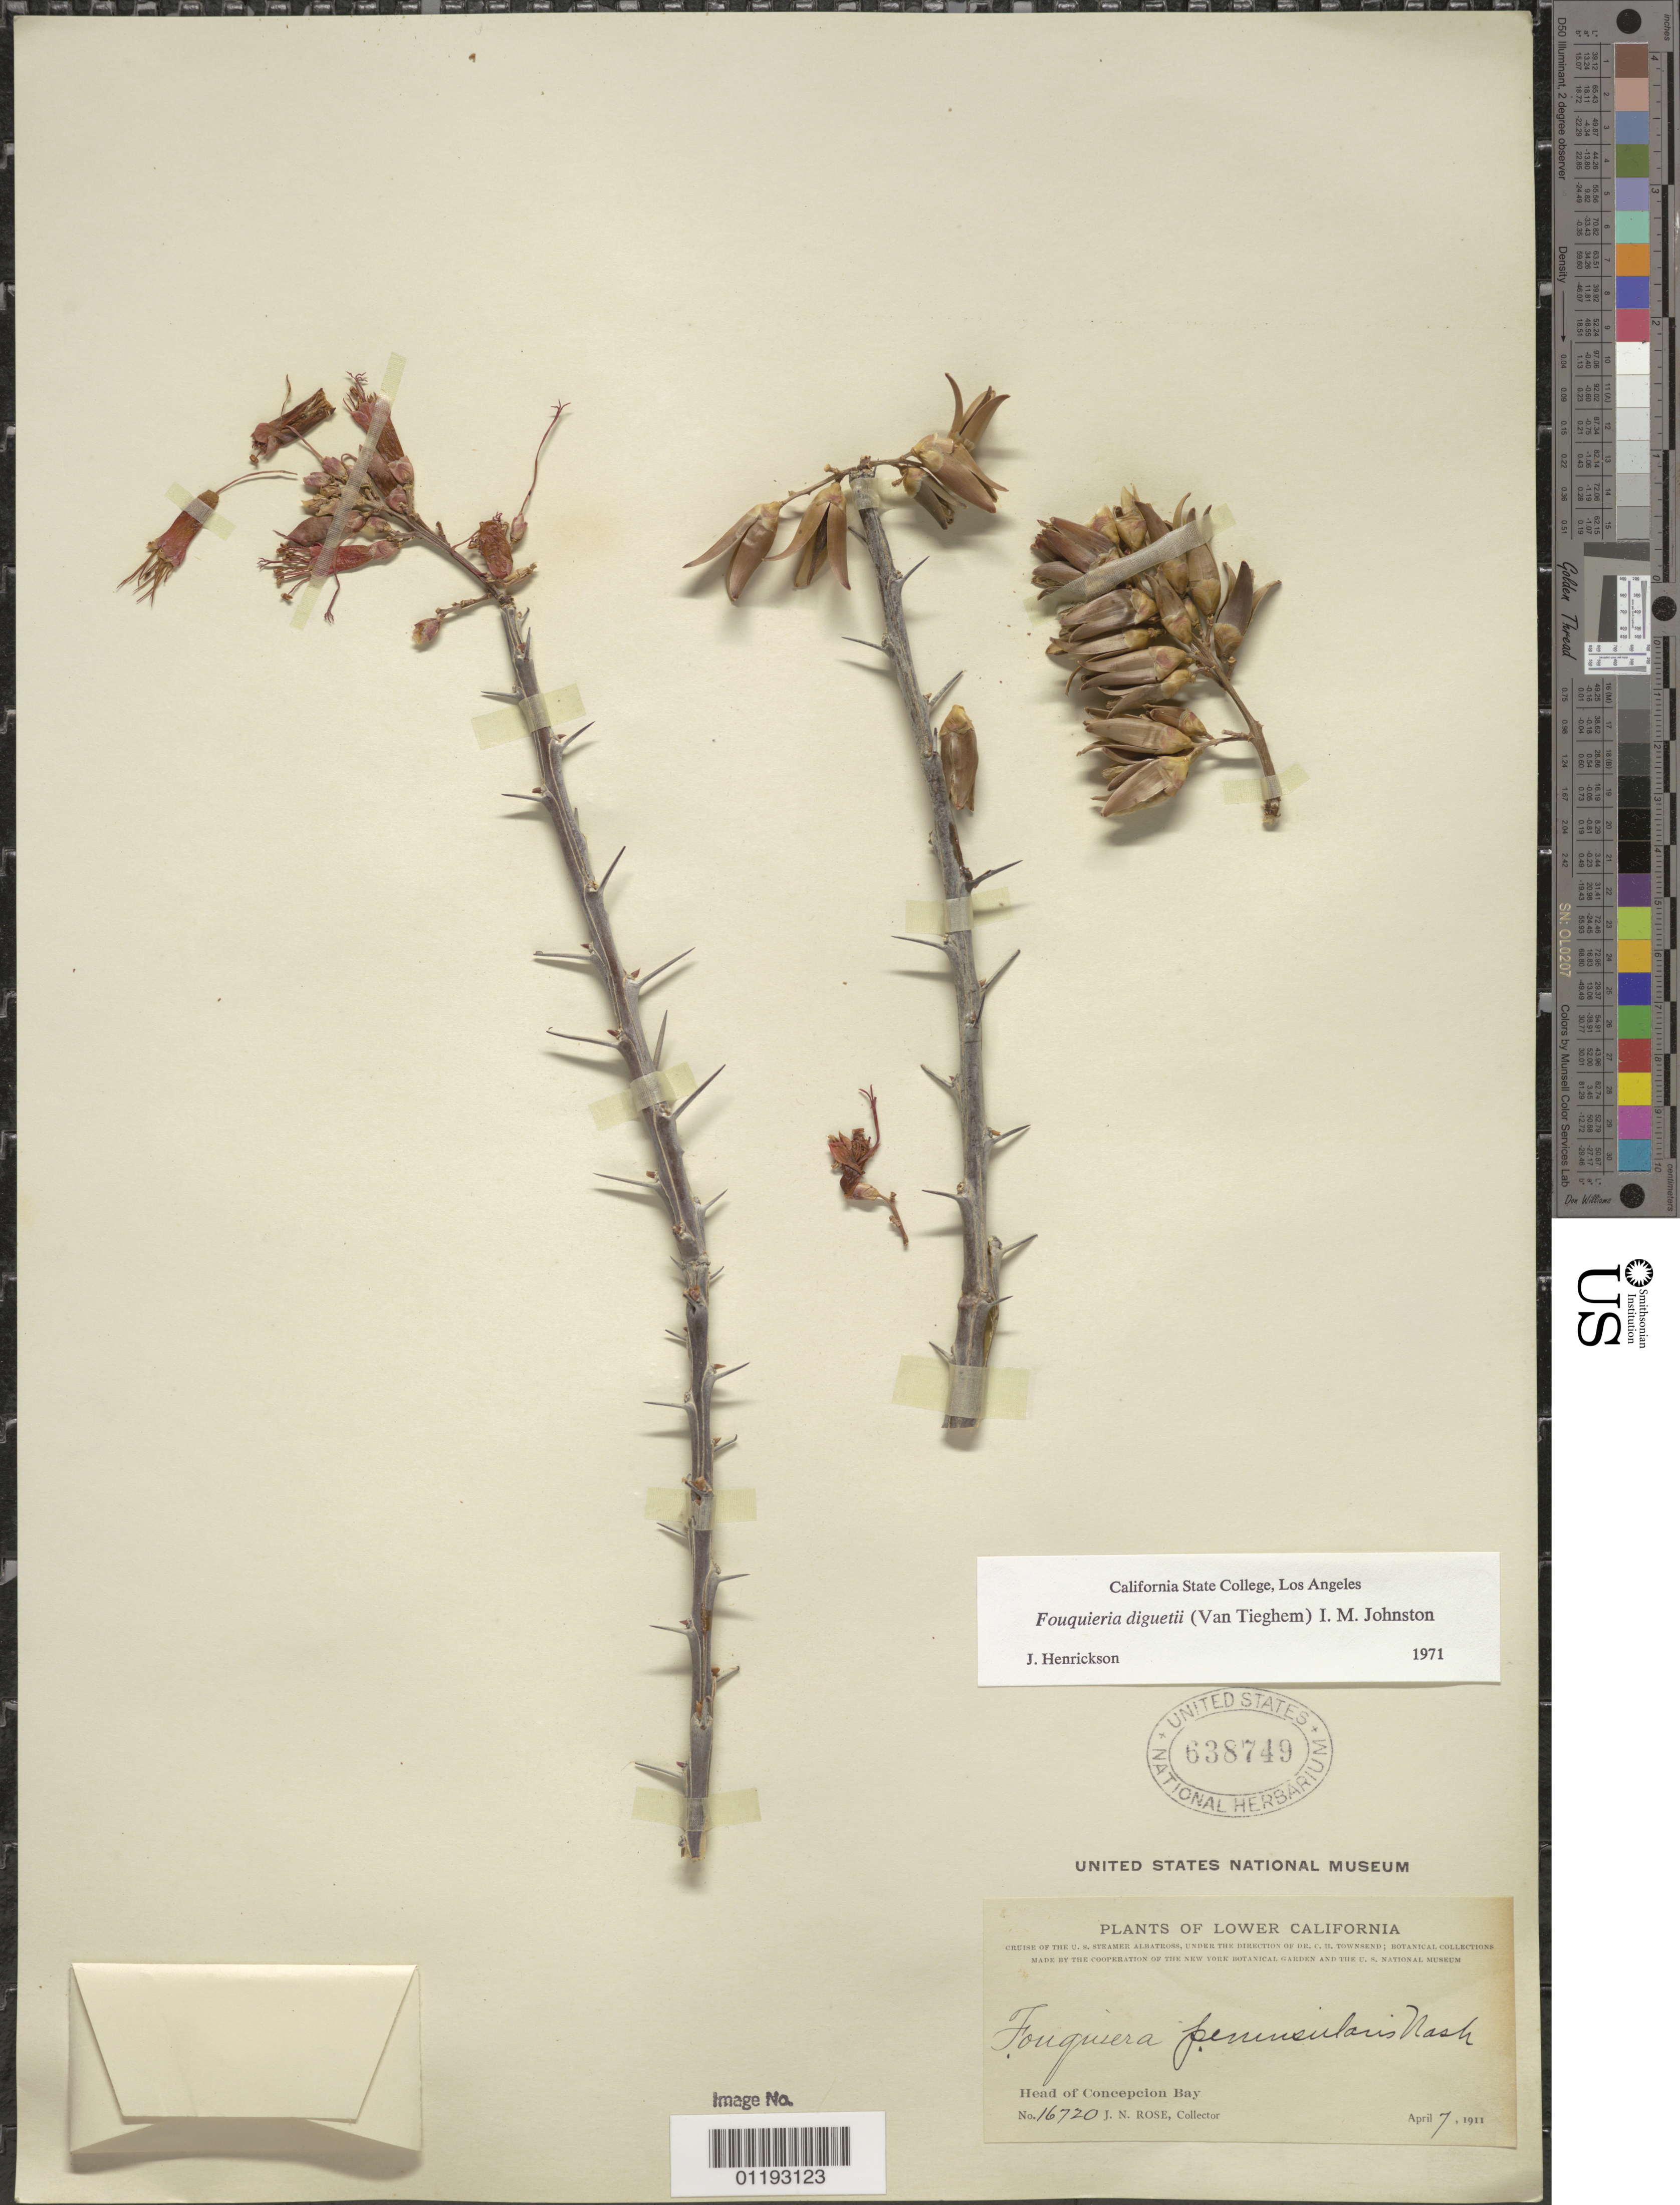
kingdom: Plantae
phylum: Tracheophyta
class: Magnoliopsida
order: Ericales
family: Fouquieriaceae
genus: Fouquieria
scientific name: Fouquieria diguetii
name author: (Tiegh.) I.M. Johnst.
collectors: J. N. Rose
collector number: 16720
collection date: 1911-04-07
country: Mexico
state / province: Baja California Sur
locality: Head of Concepcion Bay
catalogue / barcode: US 638749